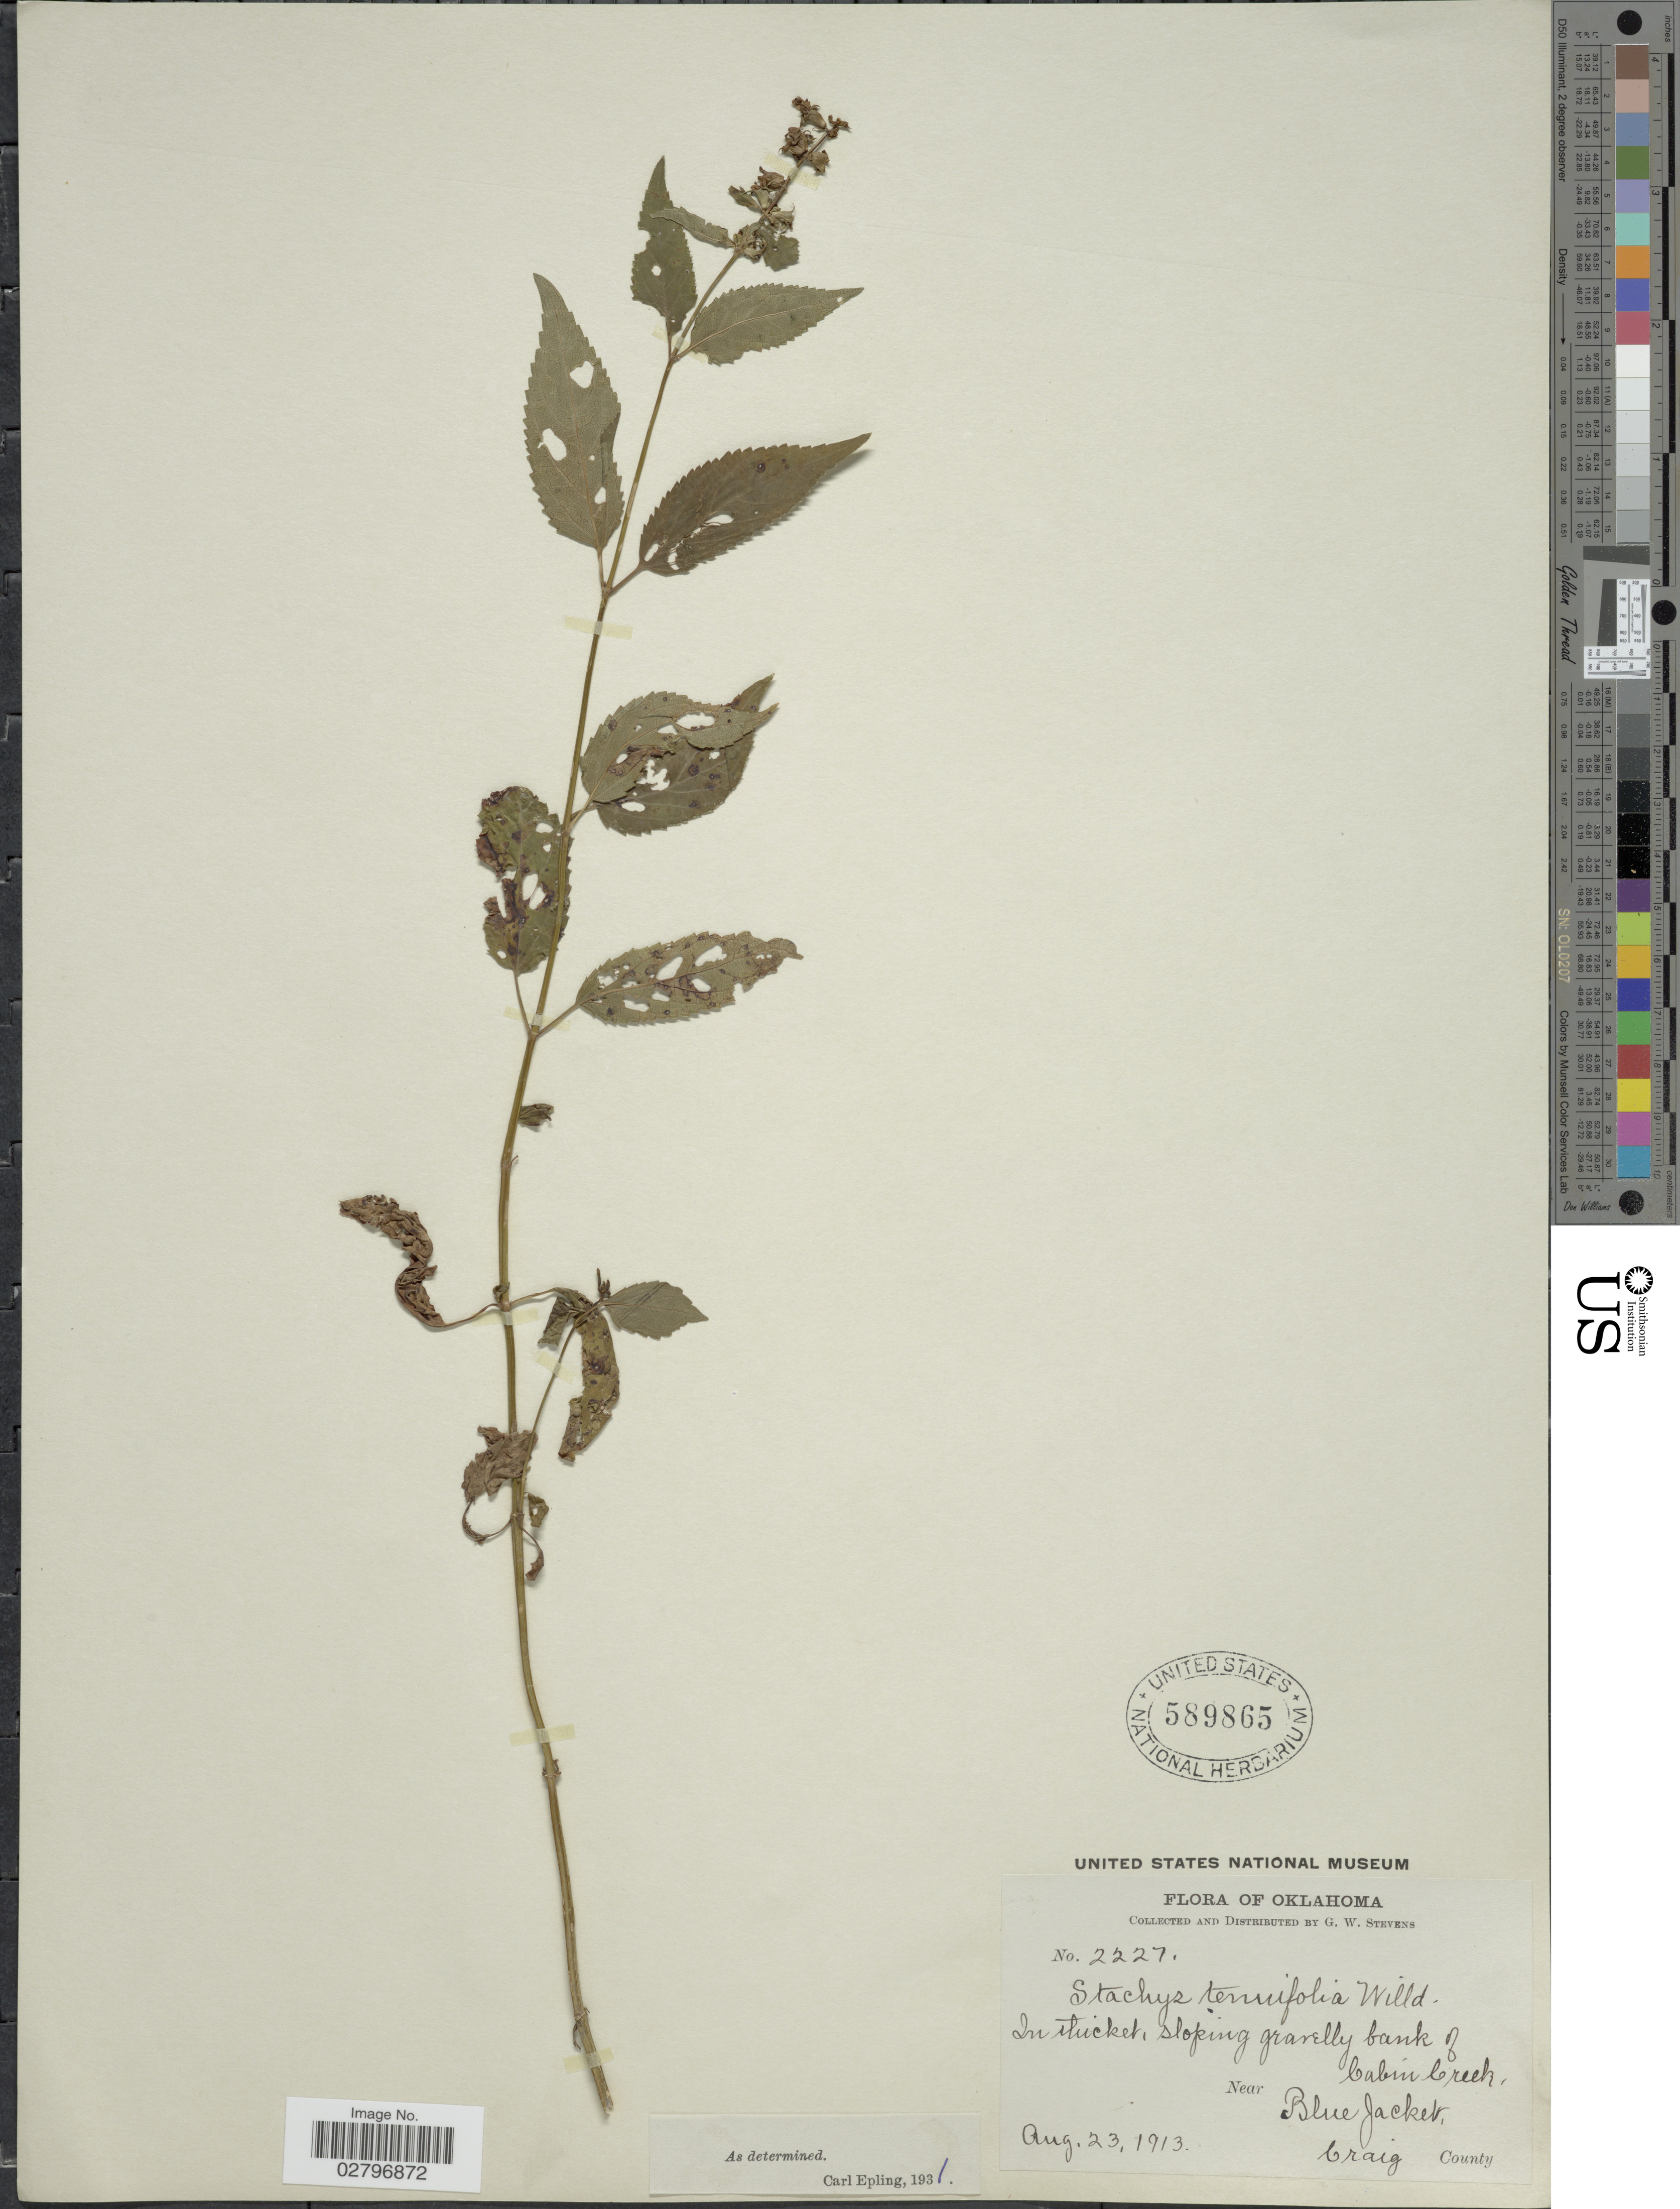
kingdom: Plantae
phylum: Tracheophyta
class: Magnoliopsida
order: Lamiales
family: Lamiaceae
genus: Stachys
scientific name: Stachys tenuifolia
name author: Willd.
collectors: G. W. Stevens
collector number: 2227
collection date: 1913-08-23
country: United States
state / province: Oklahoma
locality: In thickets, sloping gravelly bank of Cabin Creek, Near Blue Jacket, Craig County.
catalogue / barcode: US 589865